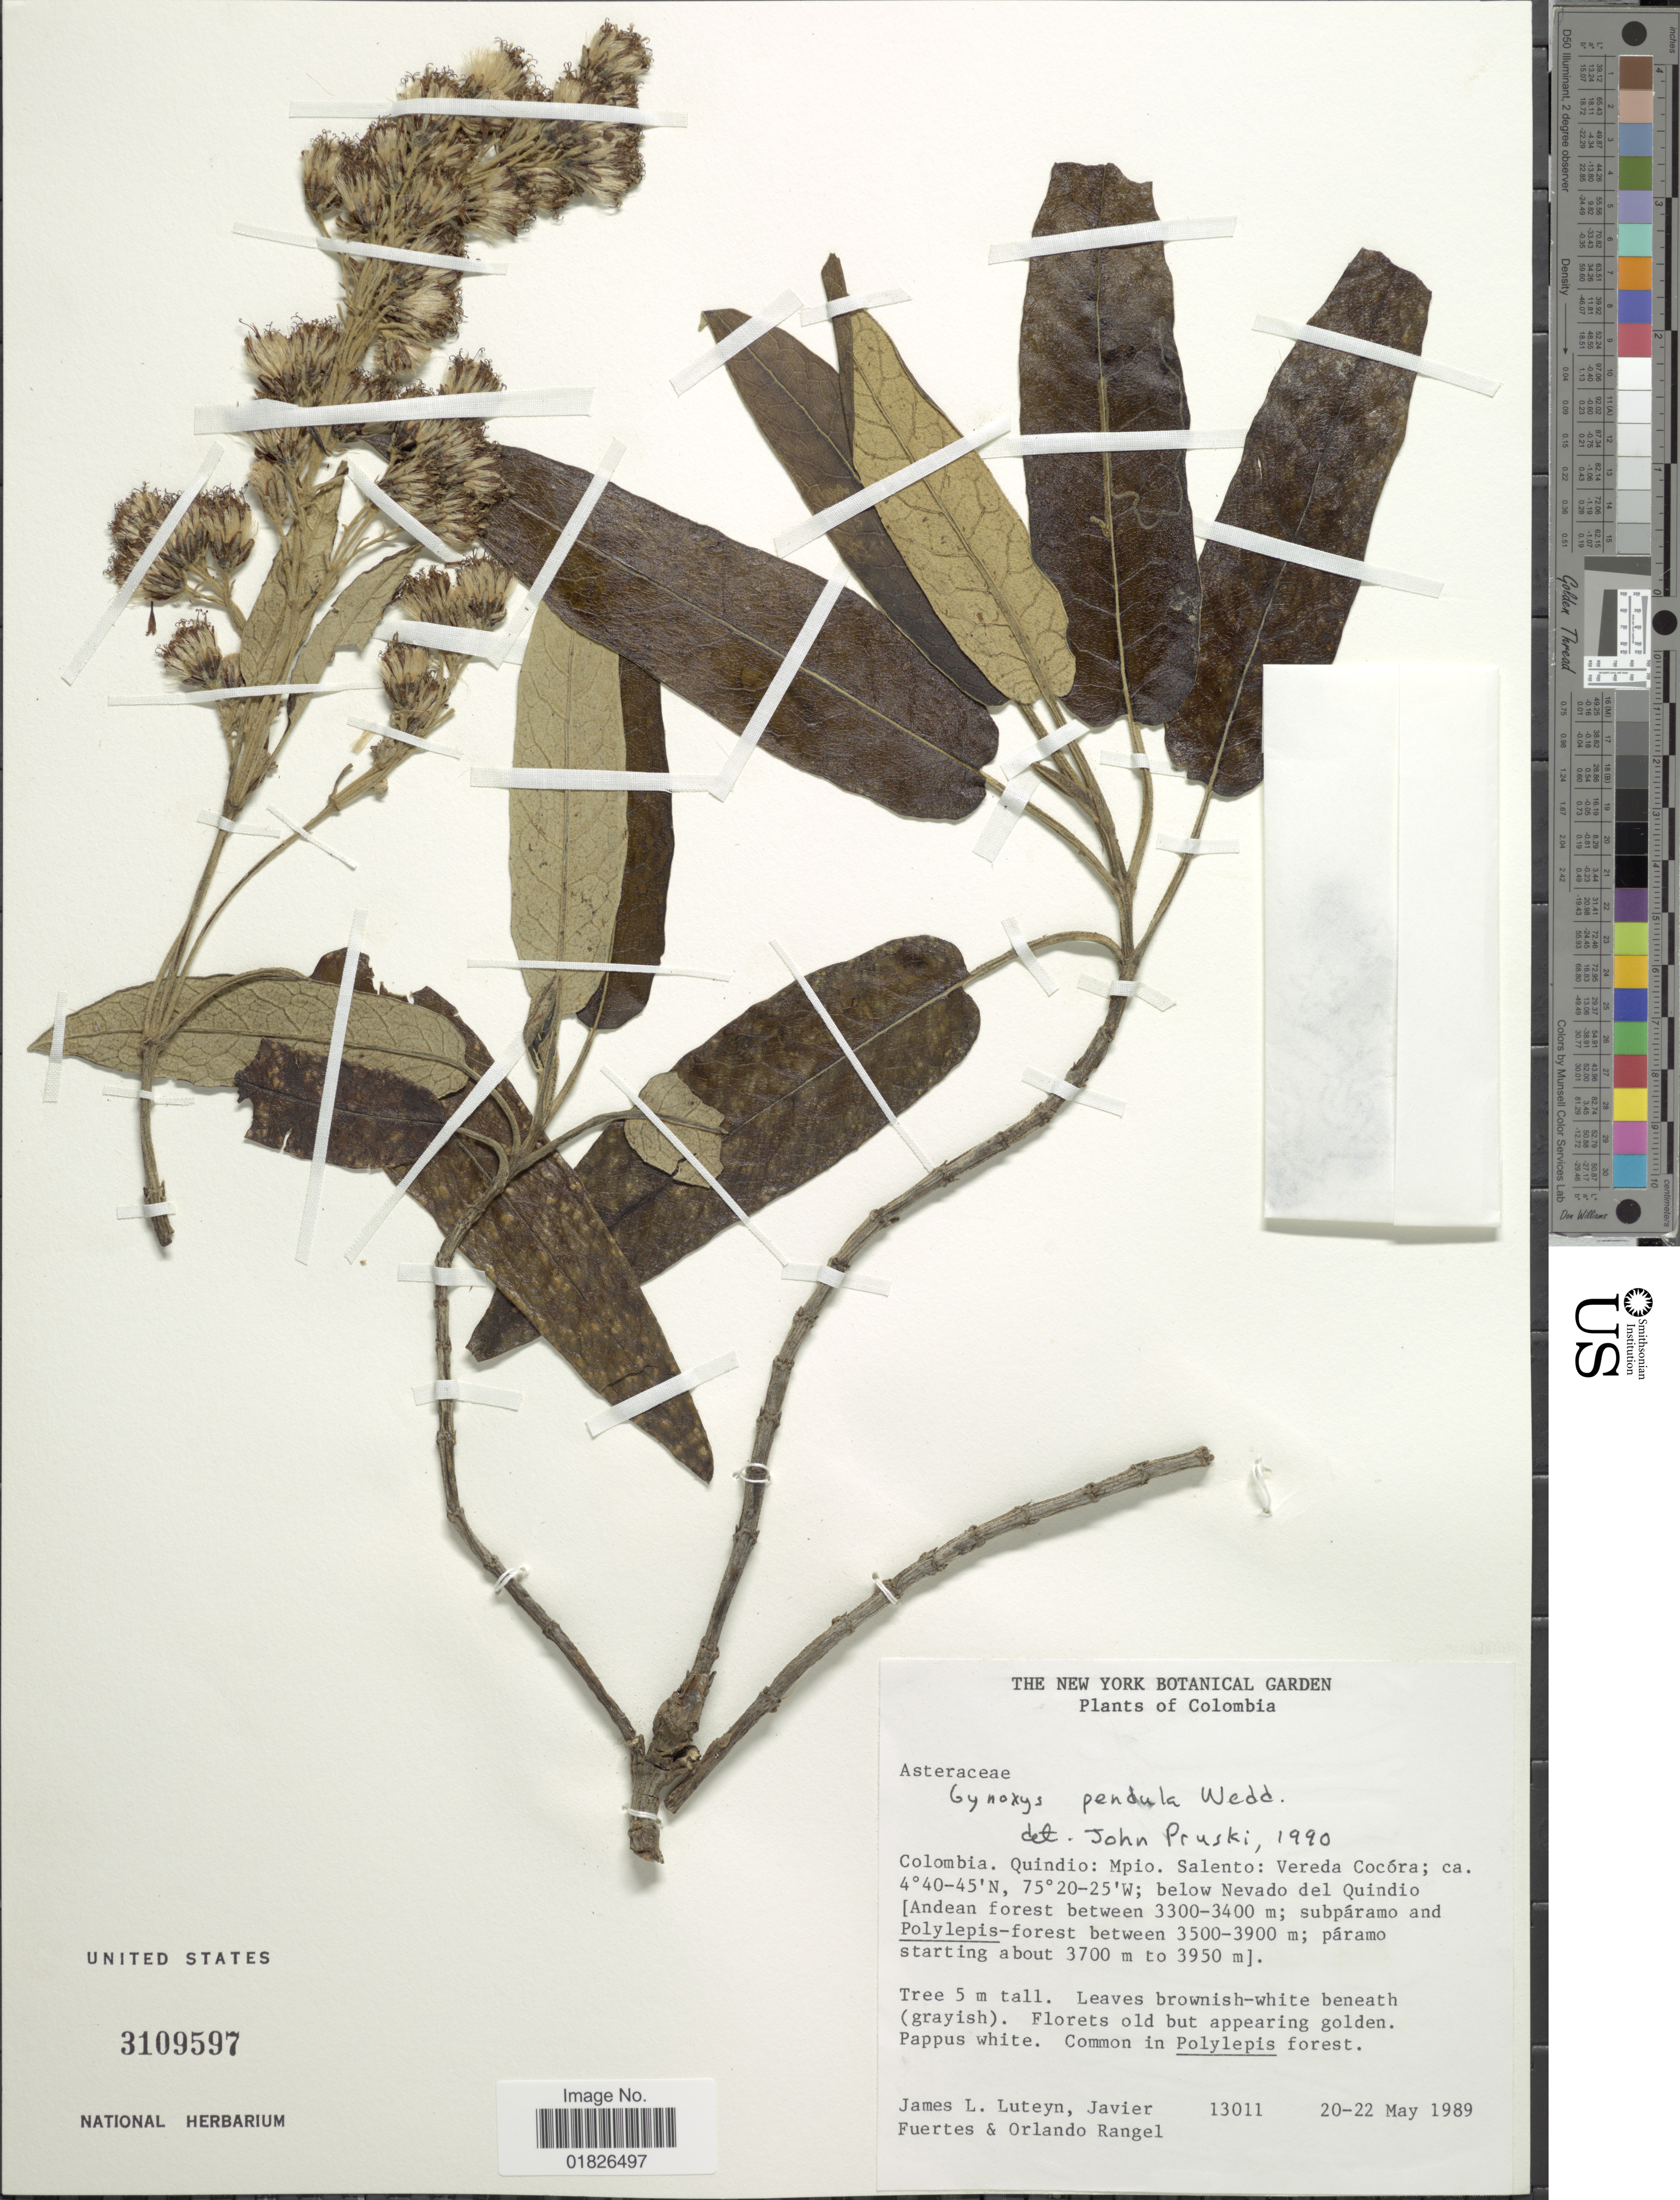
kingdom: Plantae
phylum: Tracheophyta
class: Magnoliopsida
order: Asterales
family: Asteraceae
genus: Gynoxys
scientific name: Gynoxys pendula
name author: Sch. Bip. ex Wedd.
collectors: J. L. Luteyn, J. Fuertes & O. Rangel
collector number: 13011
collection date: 1989-05-20/1989-05-22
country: Colombia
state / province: Quindío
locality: Mpio. Salento, Vereda Cocóra, below Nevado del Quindio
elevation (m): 3300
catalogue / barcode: US 3109597